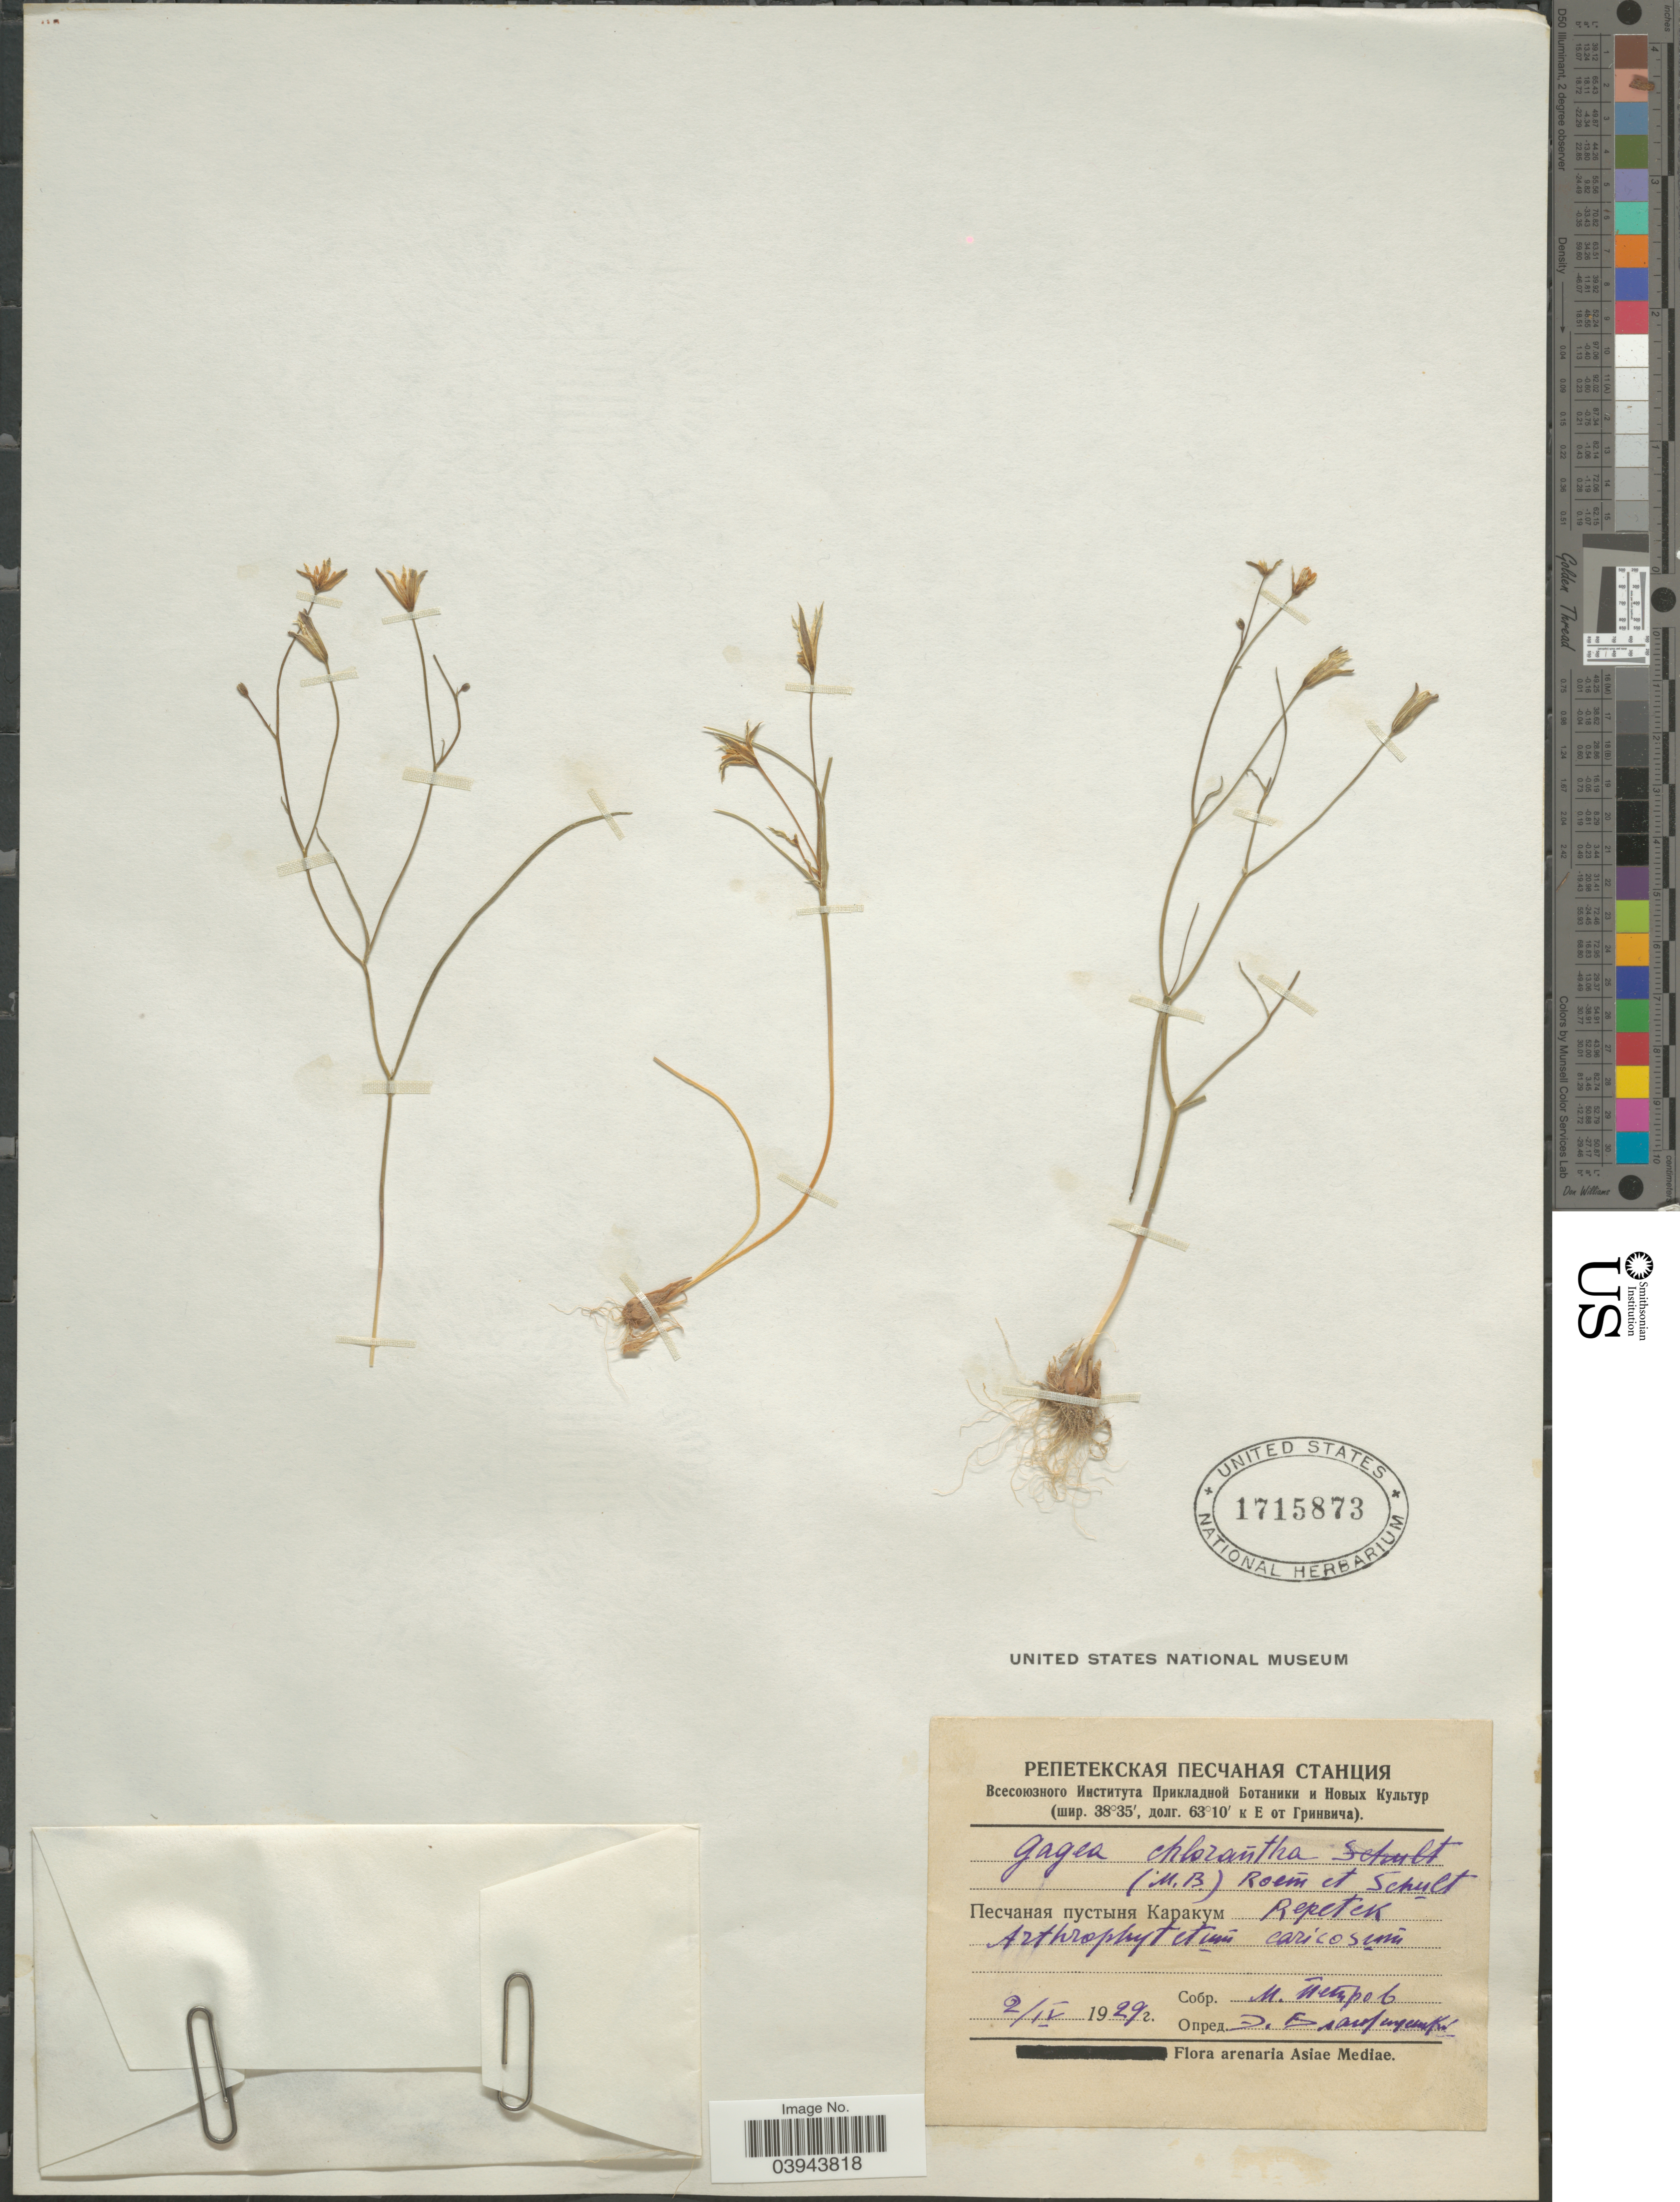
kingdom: Plantae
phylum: Tracheophyta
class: Liliopsida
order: Liliales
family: Liliaceae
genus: Gagea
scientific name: Gagea chlorantha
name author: (M. Bieb.) Schult. & Schult. f.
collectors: M. Petrov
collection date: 1929-04-02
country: Turkmenistan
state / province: Lebap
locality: Karakum Desert, Repetek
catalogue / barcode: US 1715873